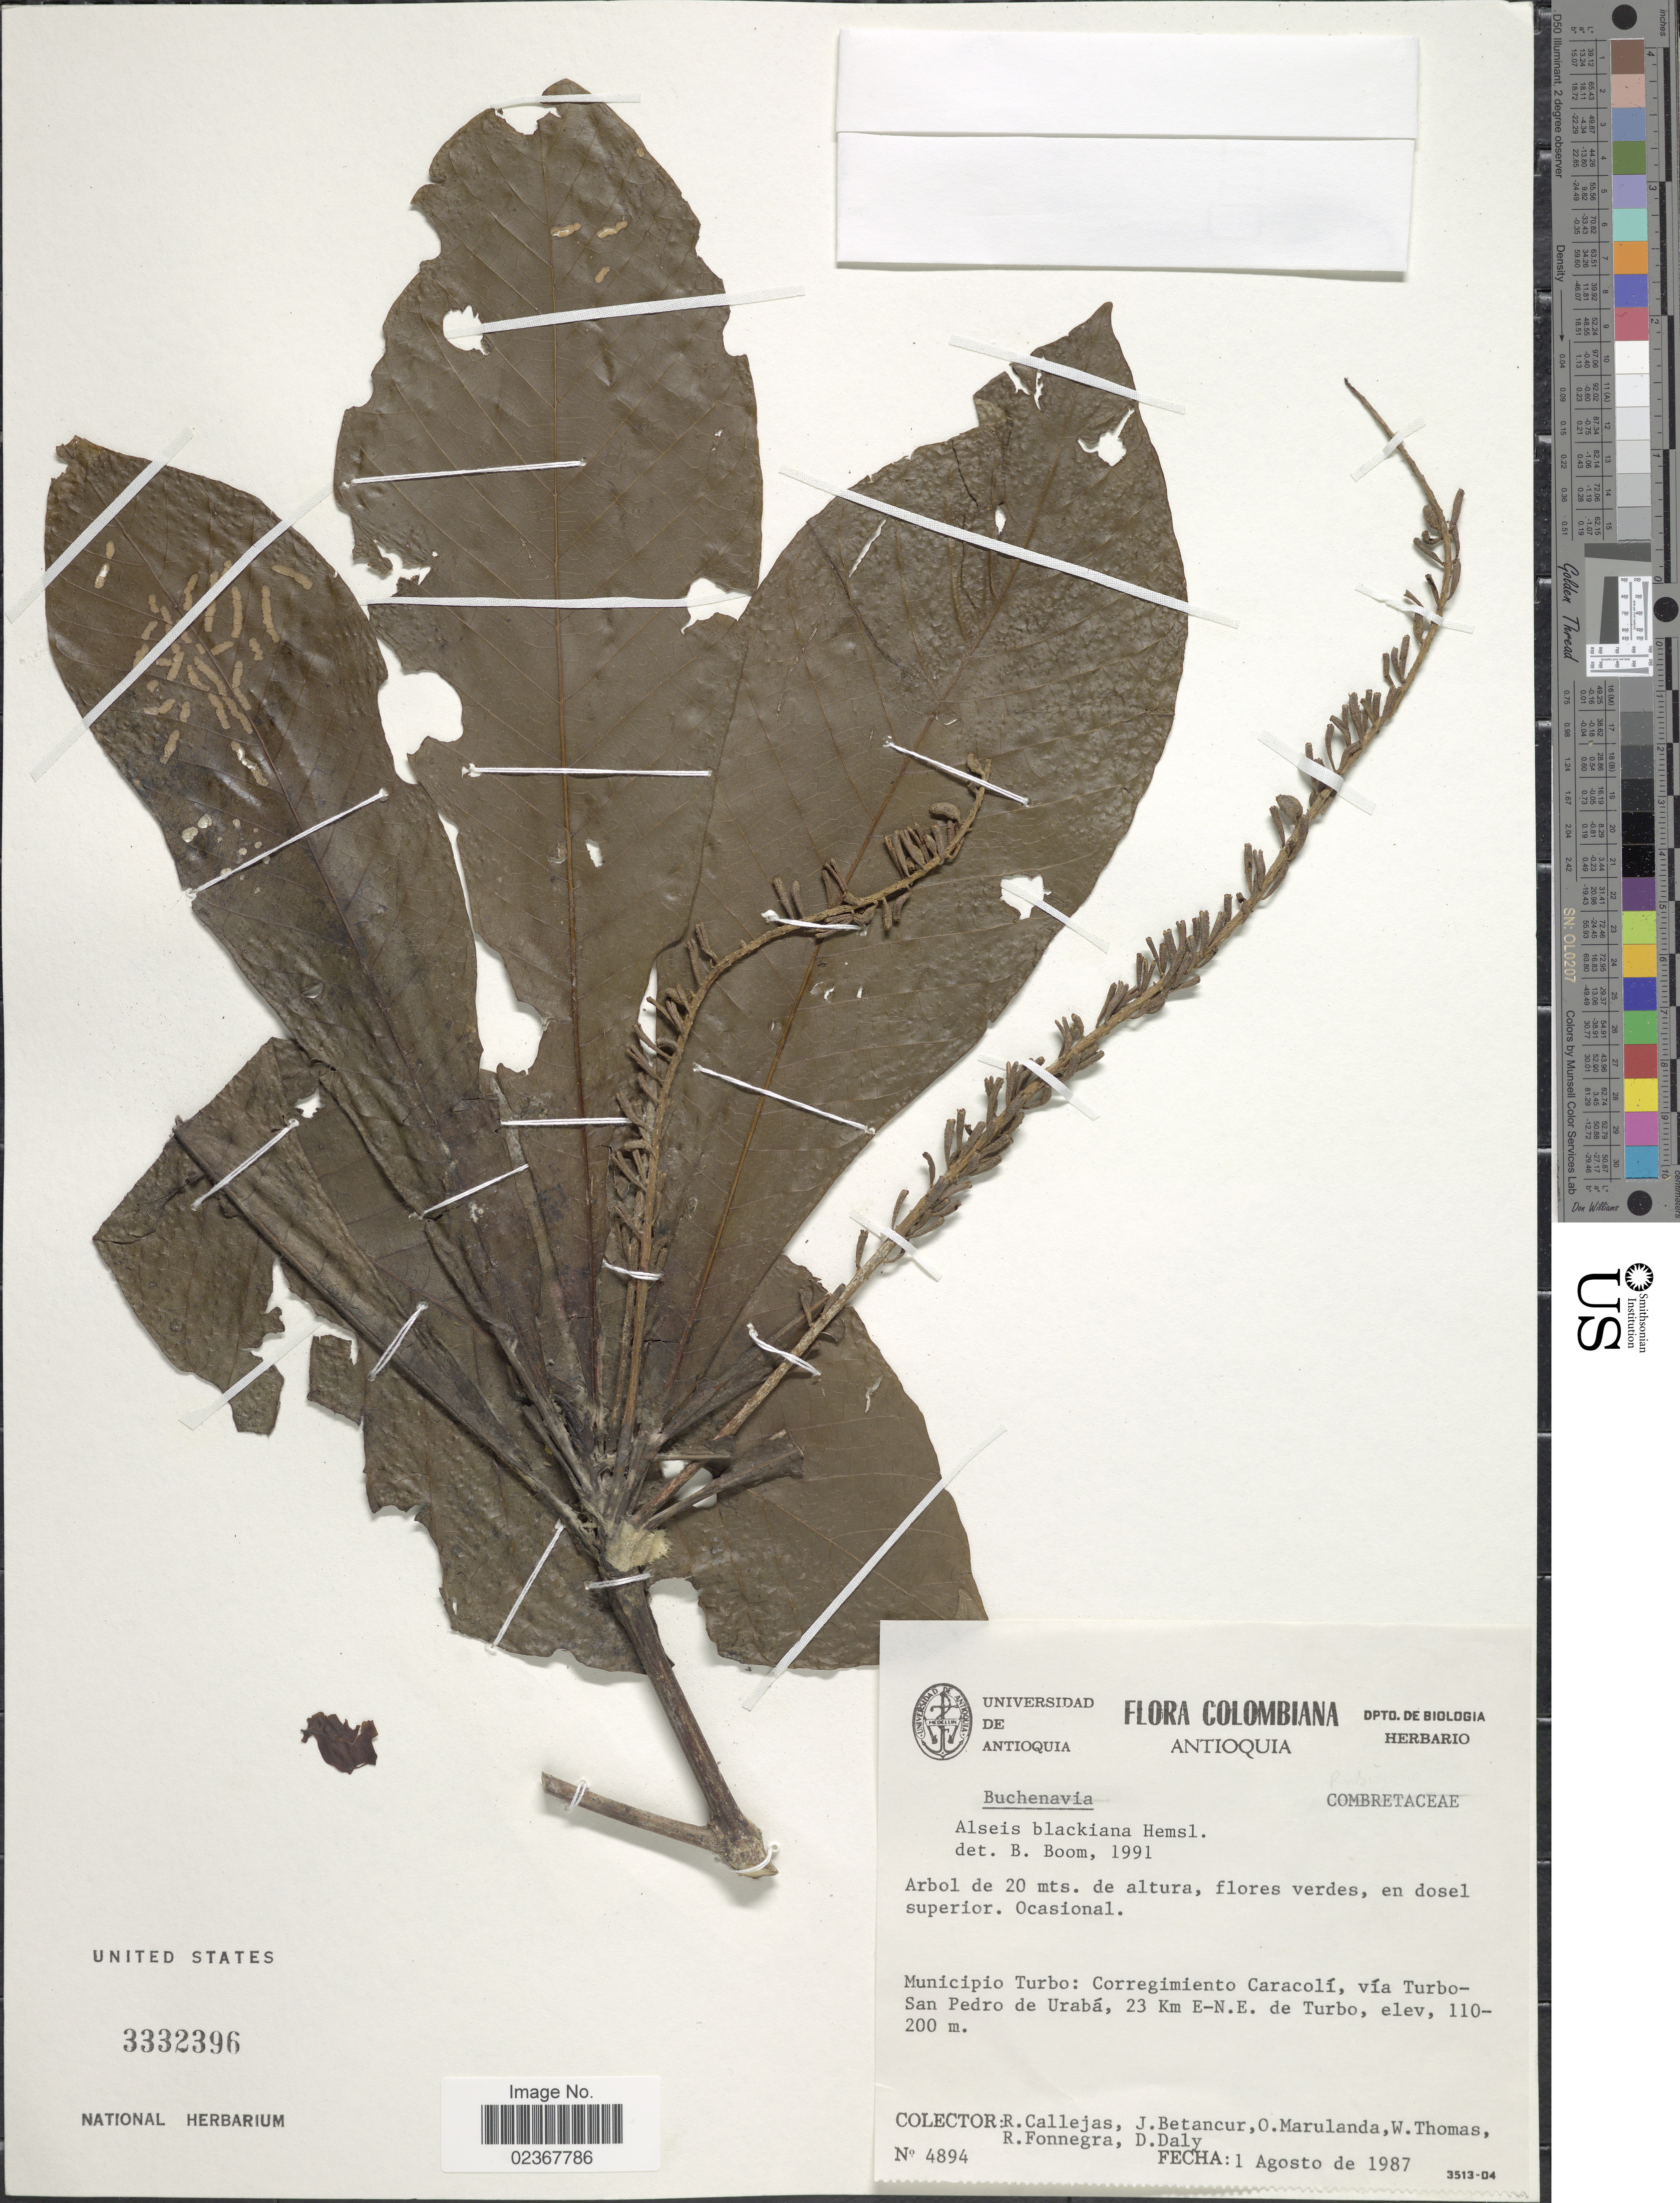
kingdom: Plantae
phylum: Tracheophyta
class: Magnoliopsida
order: Gentianales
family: Rubiaceae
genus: Alseis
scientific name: Alseis blackiana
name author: Hemsl.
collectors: R. Callejas, J. Betancur, O. Marulanda, W. Thomas & et al.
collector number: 4894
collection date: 1987-08-01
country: Colombia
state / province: Antioquia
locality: Municipio Turbo: Corregimiento Caracoli, via Turbo-San Pedro de Uraba, 23 Km E-N.E. de Turbo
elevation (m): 110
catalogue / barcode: US 3332396